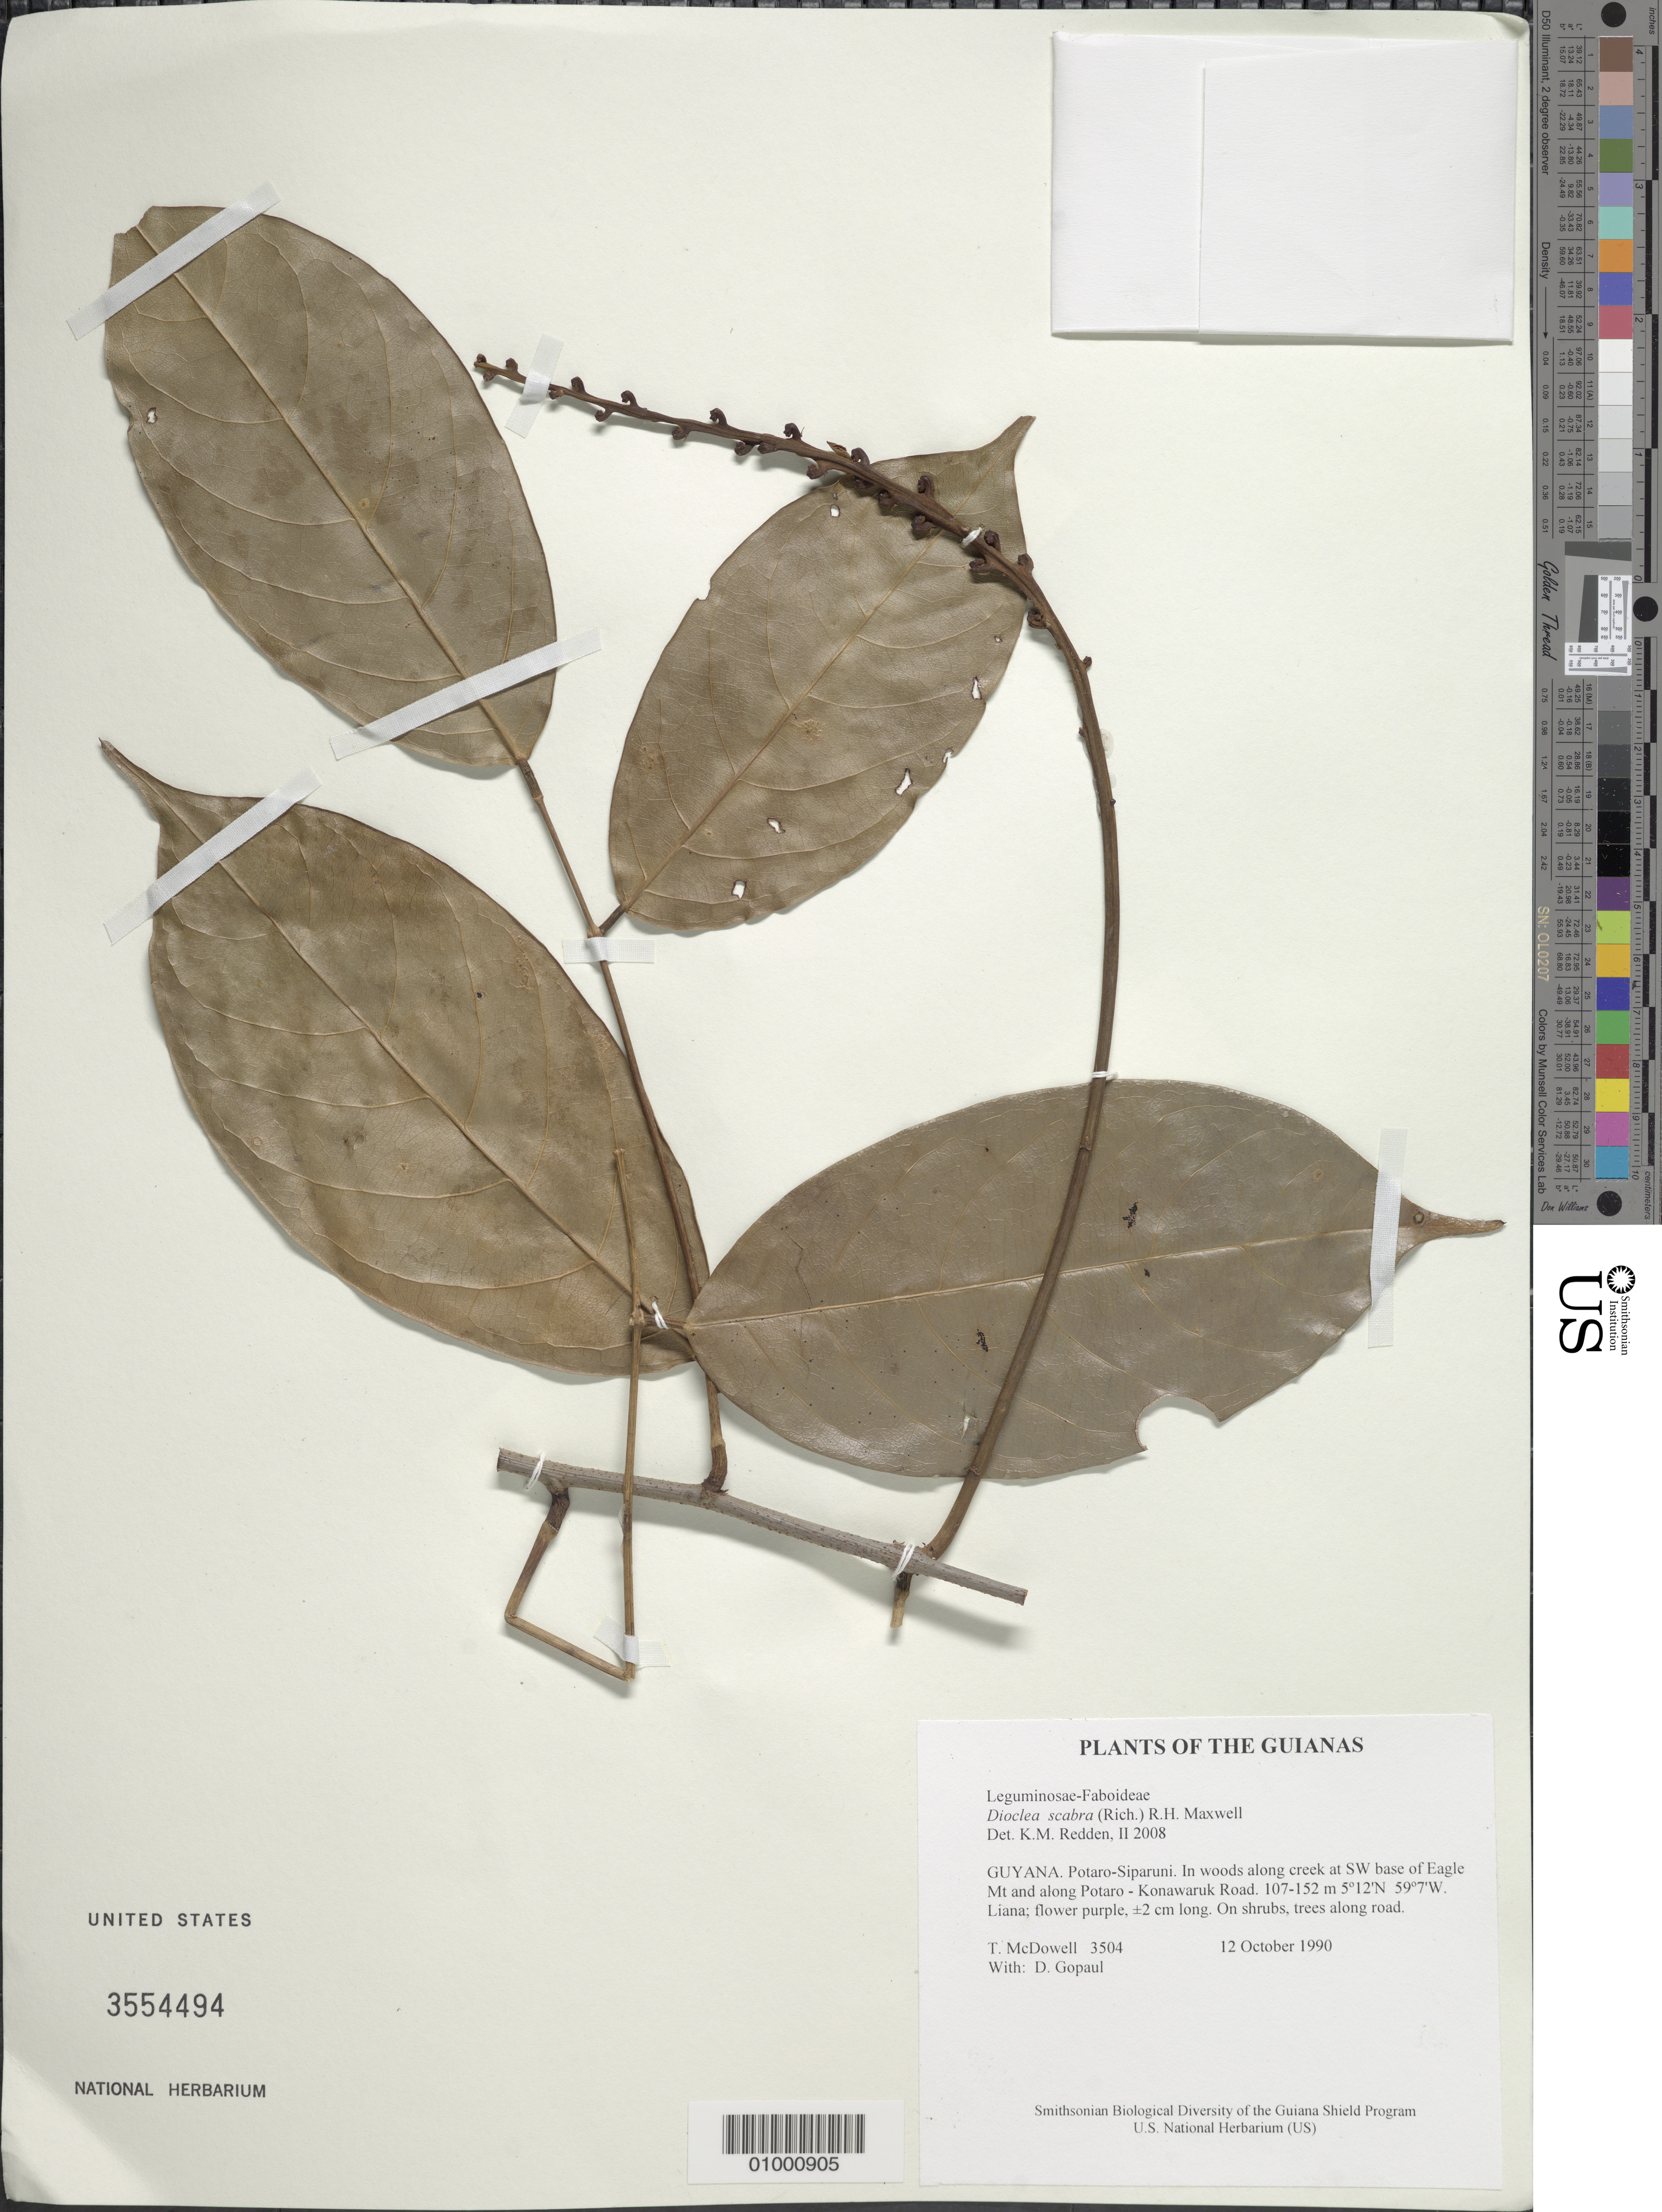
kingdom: Plantae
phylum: Tracheophyta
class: Magnoliopsida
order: Fabales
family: Fabaceae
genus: Macropsychanthus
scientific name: Macropsychanthus scaber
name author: (Rich.) L.P. Queiroz & Snak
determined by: Strong, Mark T., (BOT), Smithsonian Institution - National Museum of Natural History (UNITED STATES)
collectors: T. McDowell & D. Gopaul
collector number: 3504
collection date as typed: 12 October 1990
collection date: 1990-10-12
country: Guyana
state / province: Potaro-Siparuni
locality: In woods along creek at SW base of Eagle Mt and along Potaro - Konawaruk Road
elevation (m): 107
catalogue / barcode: US 3554494